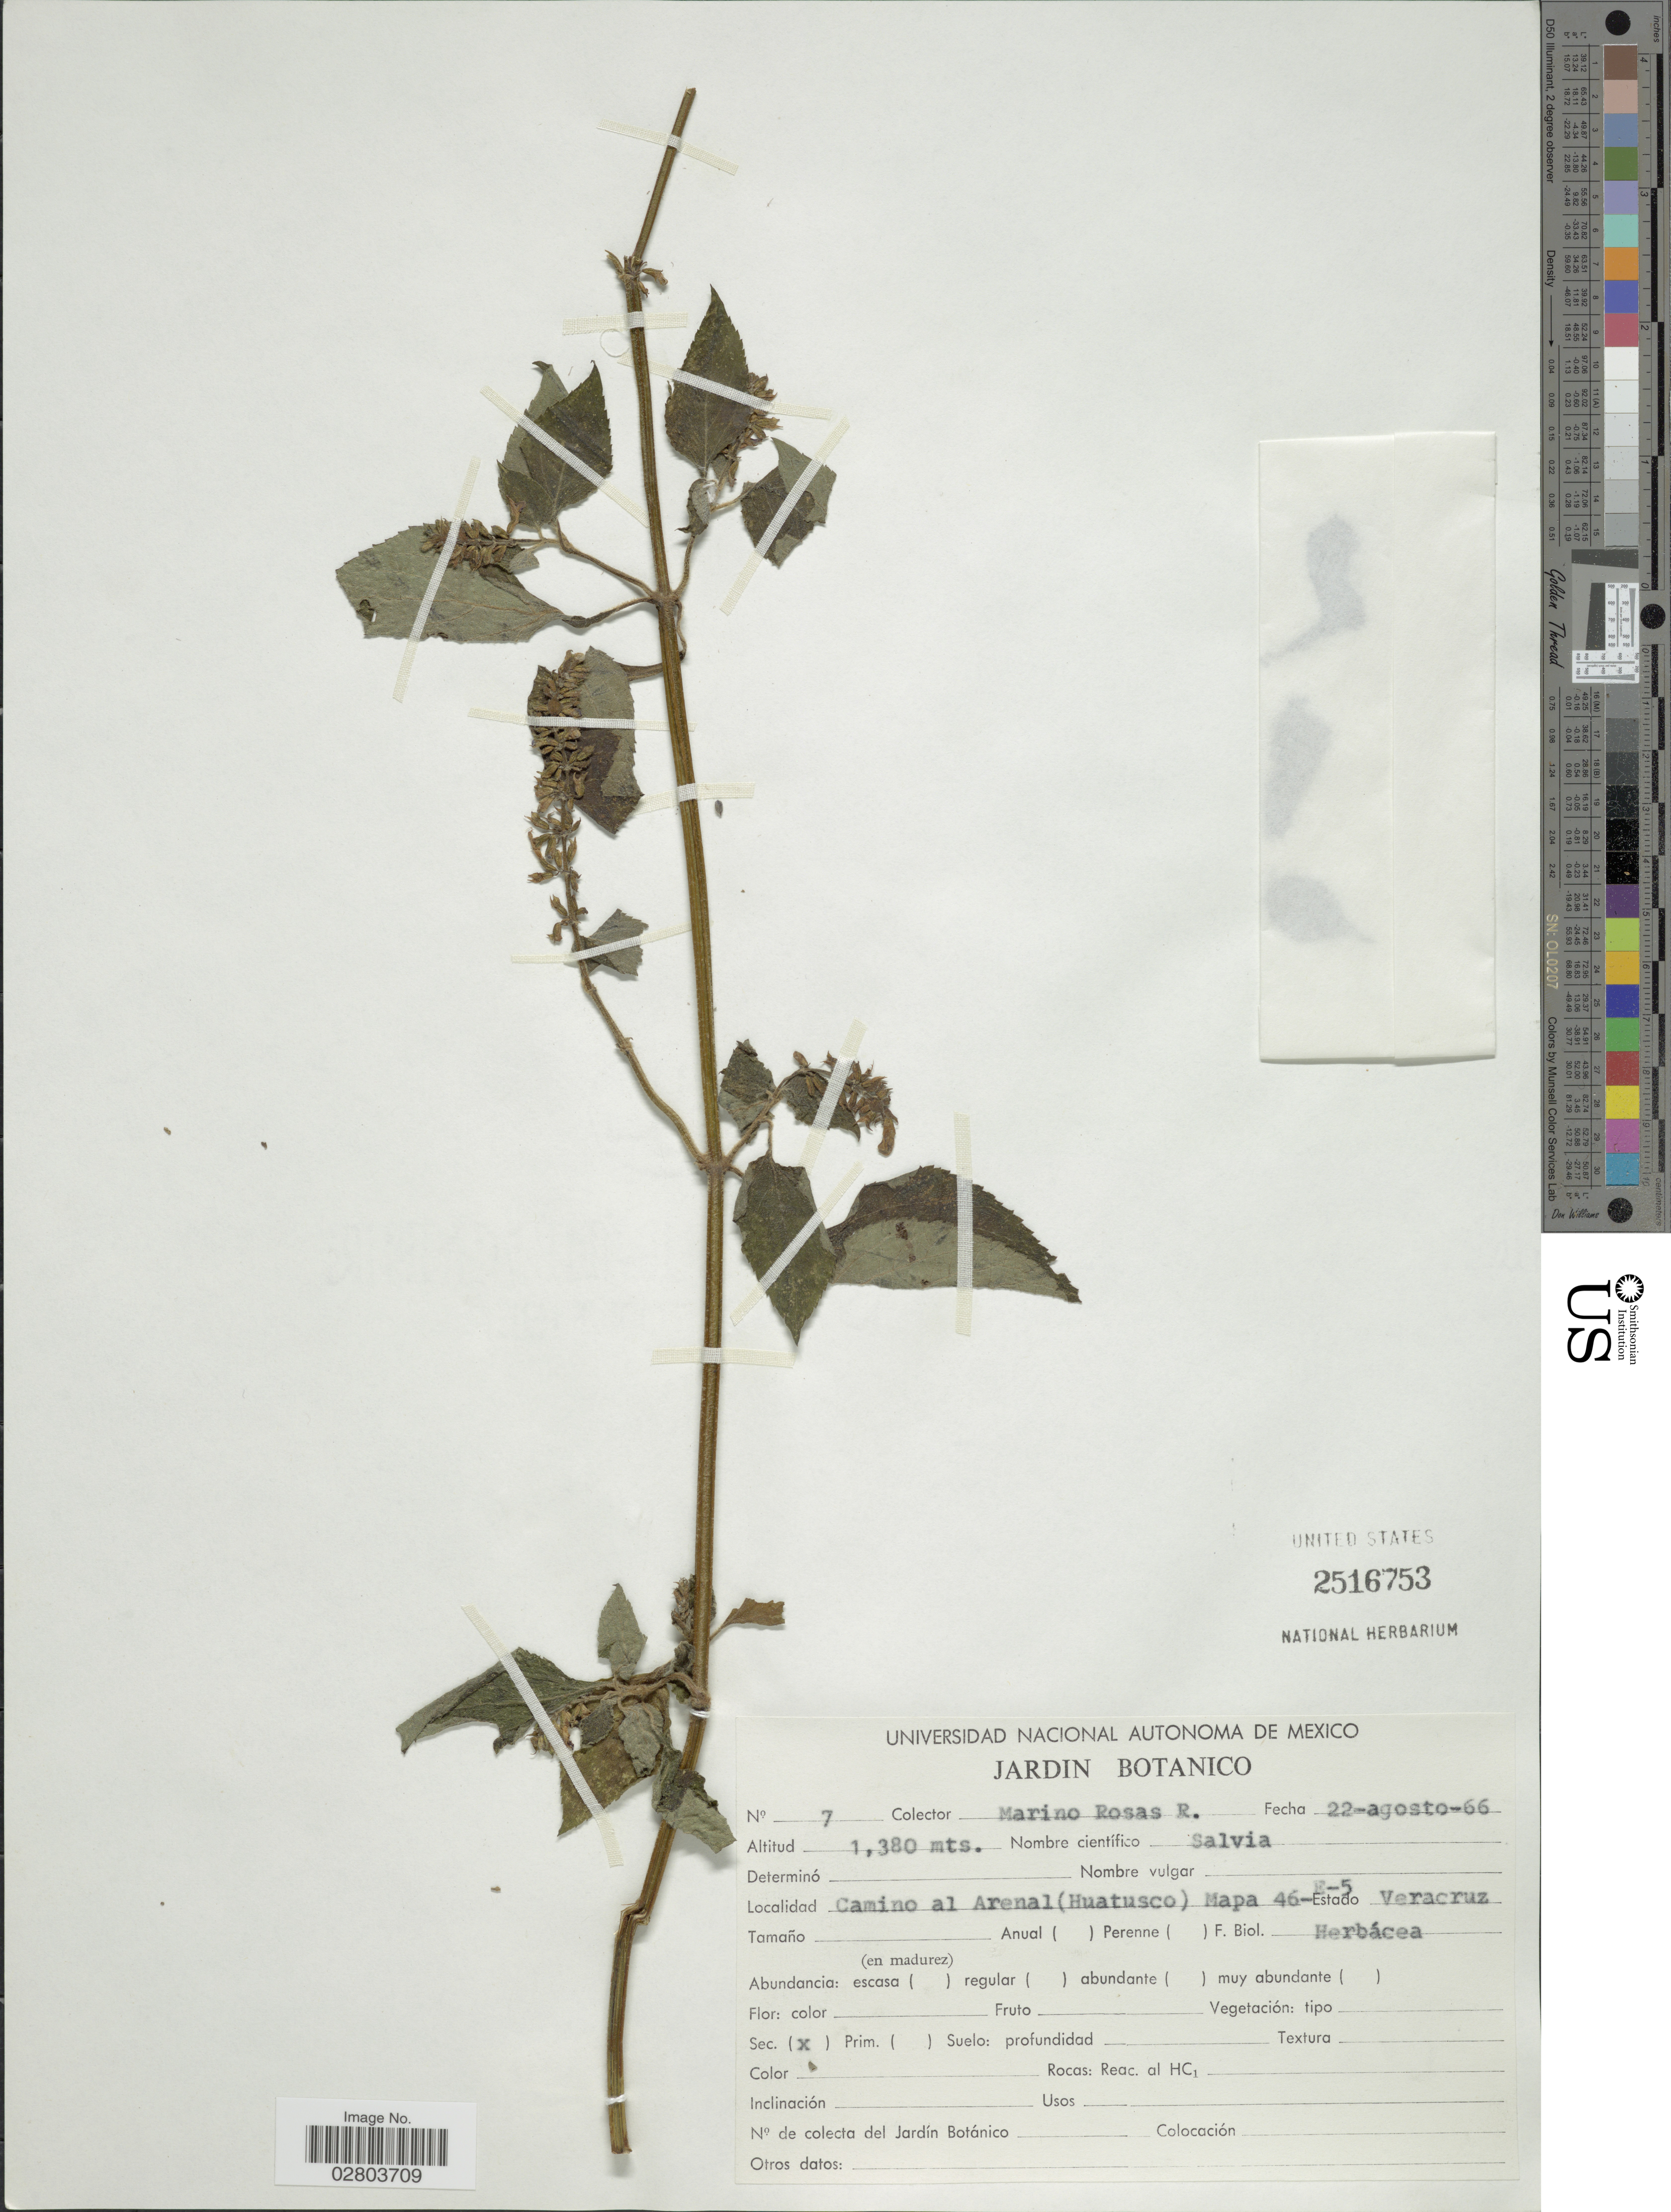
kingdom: Plantae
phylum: Tracheophyta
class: Magnoliopsida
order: Lamiales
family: Lamiaceae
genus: Salvia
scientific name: Salvia sp.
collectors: M. Rosas R.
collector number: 7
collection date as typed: Transcribed d/m/y: 22/8/66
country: Mexico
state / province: Veracruz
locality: Camino al Arenal (Huatusco) Mapa 46-E-5. Estado Veracruz.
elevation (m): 1380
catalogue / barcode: US 2516753